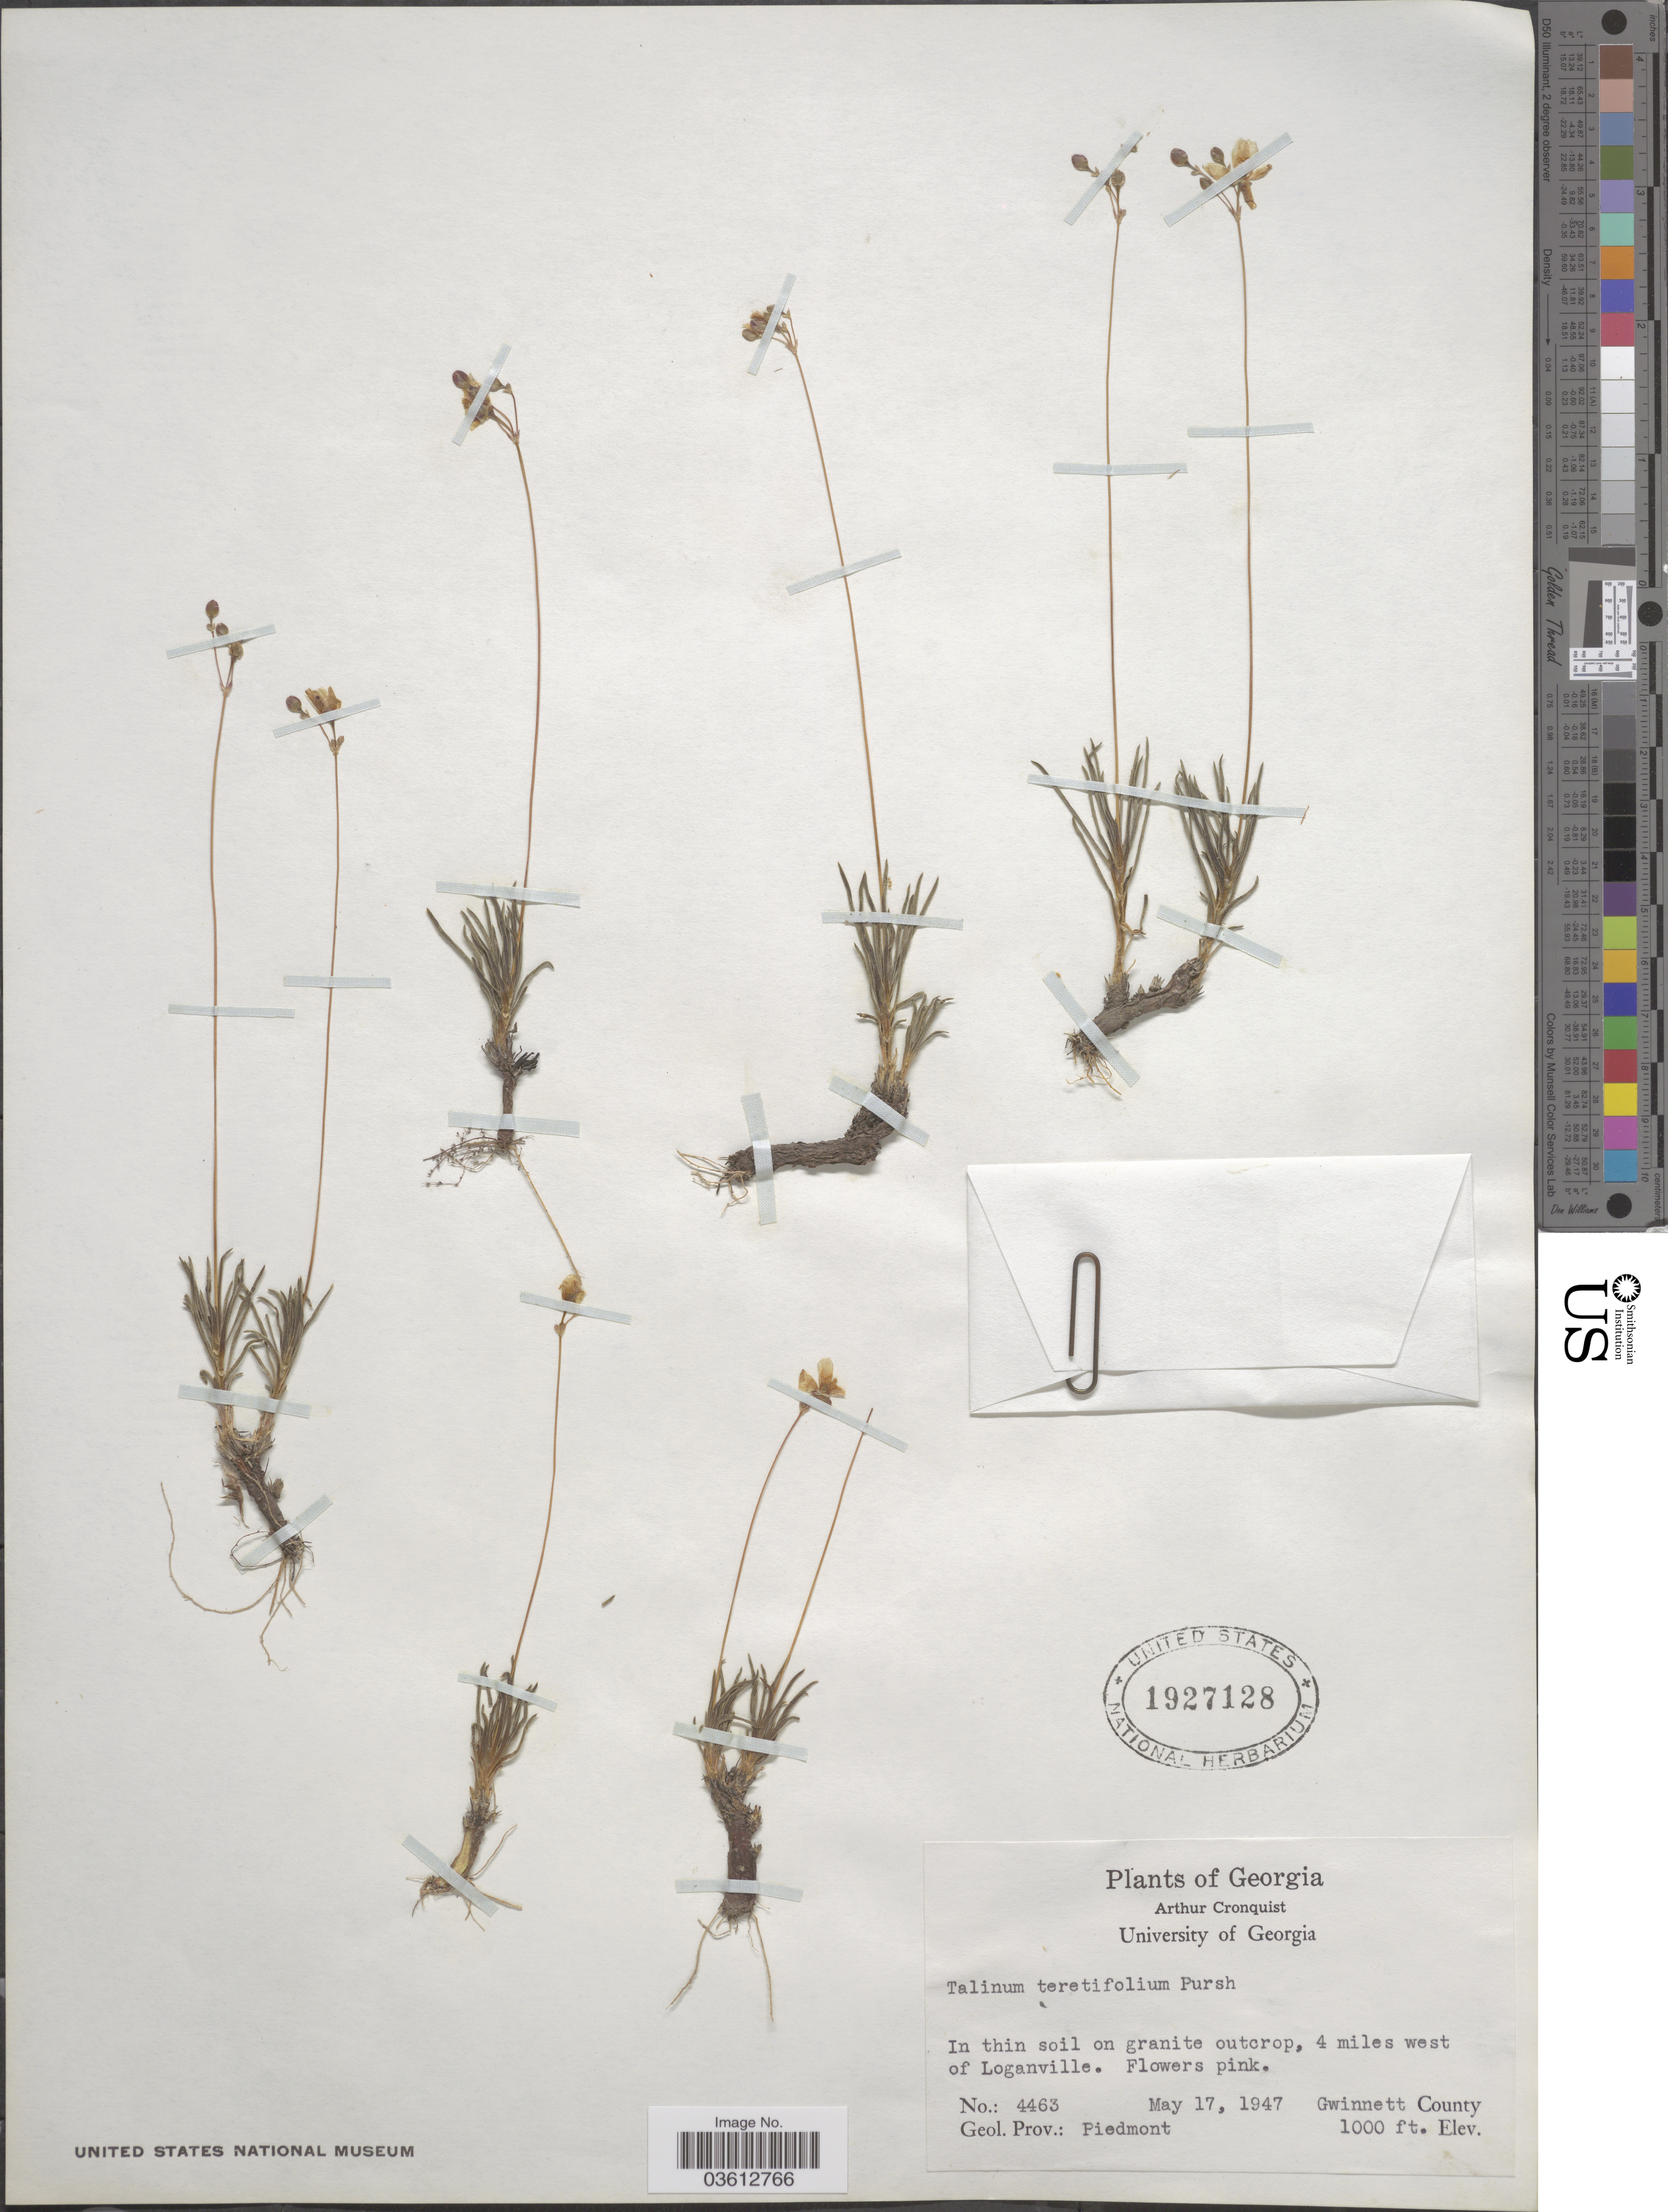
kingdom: Plantae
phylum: Tracheophyta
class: Magnoliopsida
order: Caryophyllales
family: Talinaceae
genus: Talinum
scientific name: Talinum teretifolium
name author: Pursh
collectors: A. J. Cronquist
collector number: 4463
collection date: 1947-05-17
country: United States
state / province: Georgia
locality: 4 miles west of Loganville. Gwinnett County. Geol. Prov.: Piedmont.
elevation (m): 305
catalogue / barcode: US 1927128